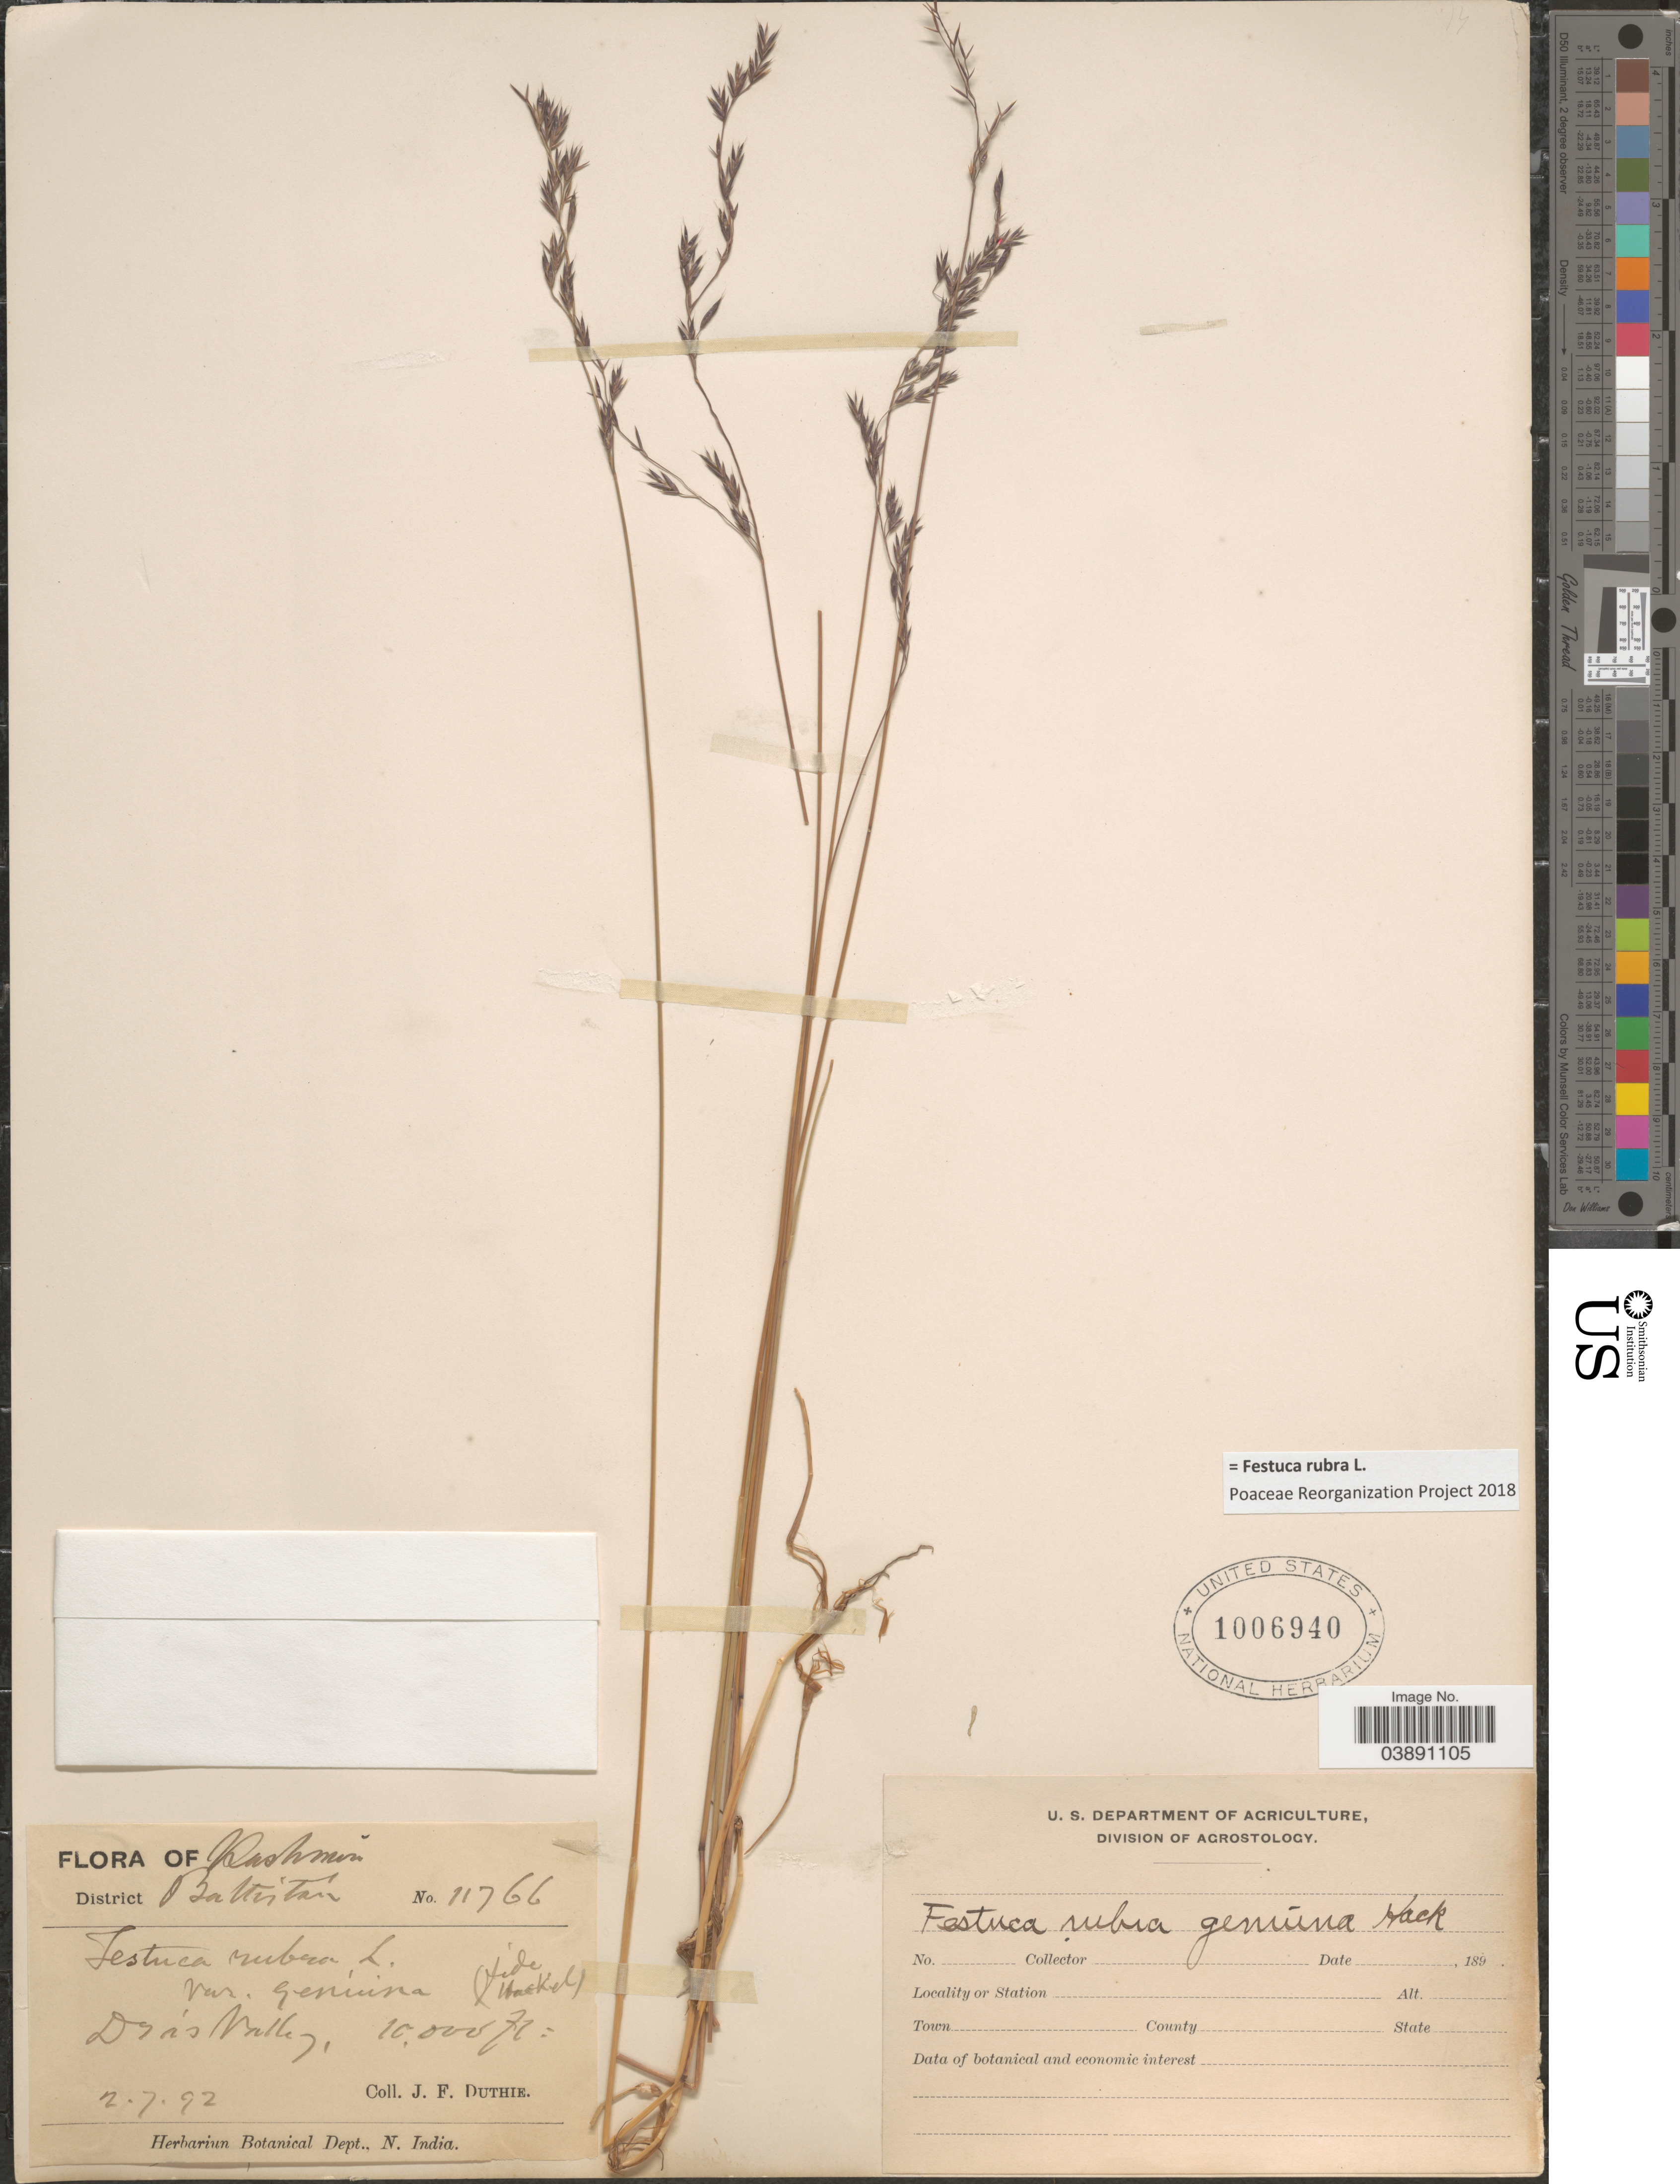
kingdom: Plantae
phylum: Tracheophyta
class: Liliopsida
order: Poales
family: Poaceae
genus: Festuca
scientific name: Festuca rubra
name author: L.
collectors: J. F. Duthie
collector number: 11766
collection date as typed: Transcribed d/m/y: 2/7/92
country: India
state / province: Jammu and Kashmir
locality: Kashmir. District Baltistán. Dràs Valley.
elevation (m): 3048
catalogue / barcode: US 1006940